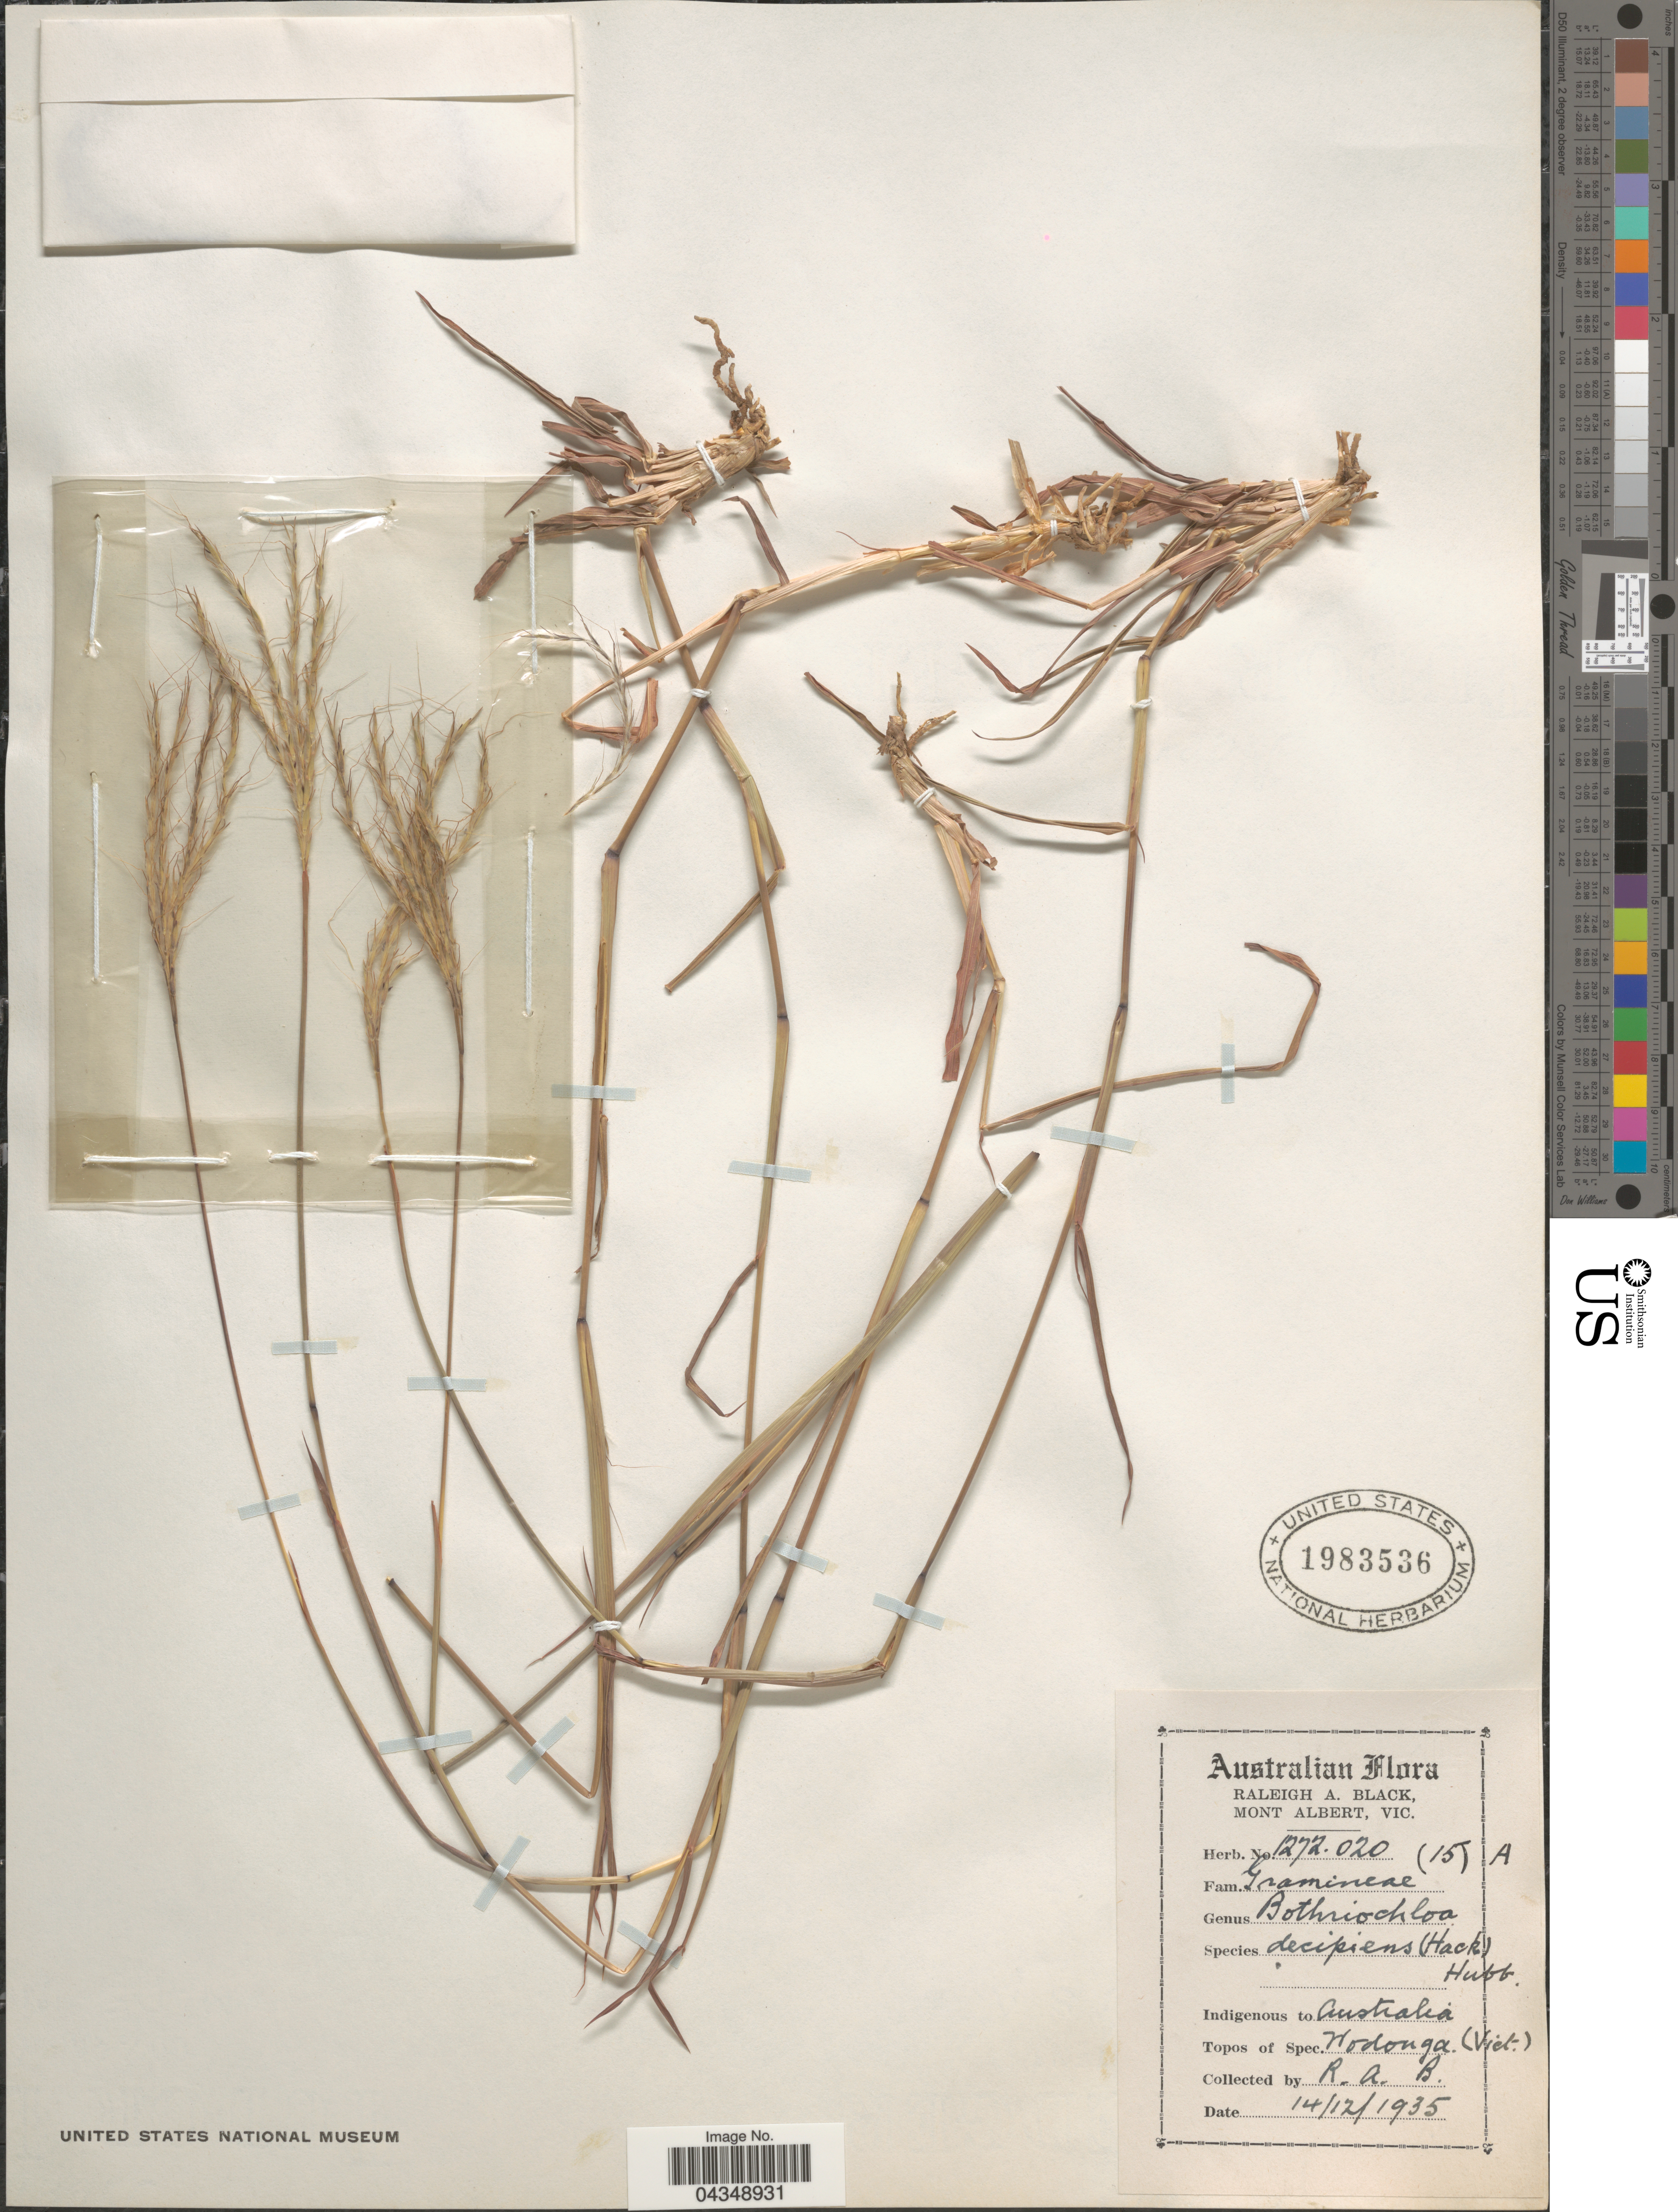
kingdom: Plantae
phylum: Tracheophyta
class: Liliopsida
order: Poales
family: Poaceae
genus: Bothriochloa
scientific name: Bothriochloa decipiens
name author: (Hack.) C. E. Hubb.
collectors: R. A. Black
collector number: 1272.020 (15) A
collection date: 1935-12-14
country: Australia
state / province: Victoria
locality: Wodonga (Vict.).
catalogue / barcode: US 1983536